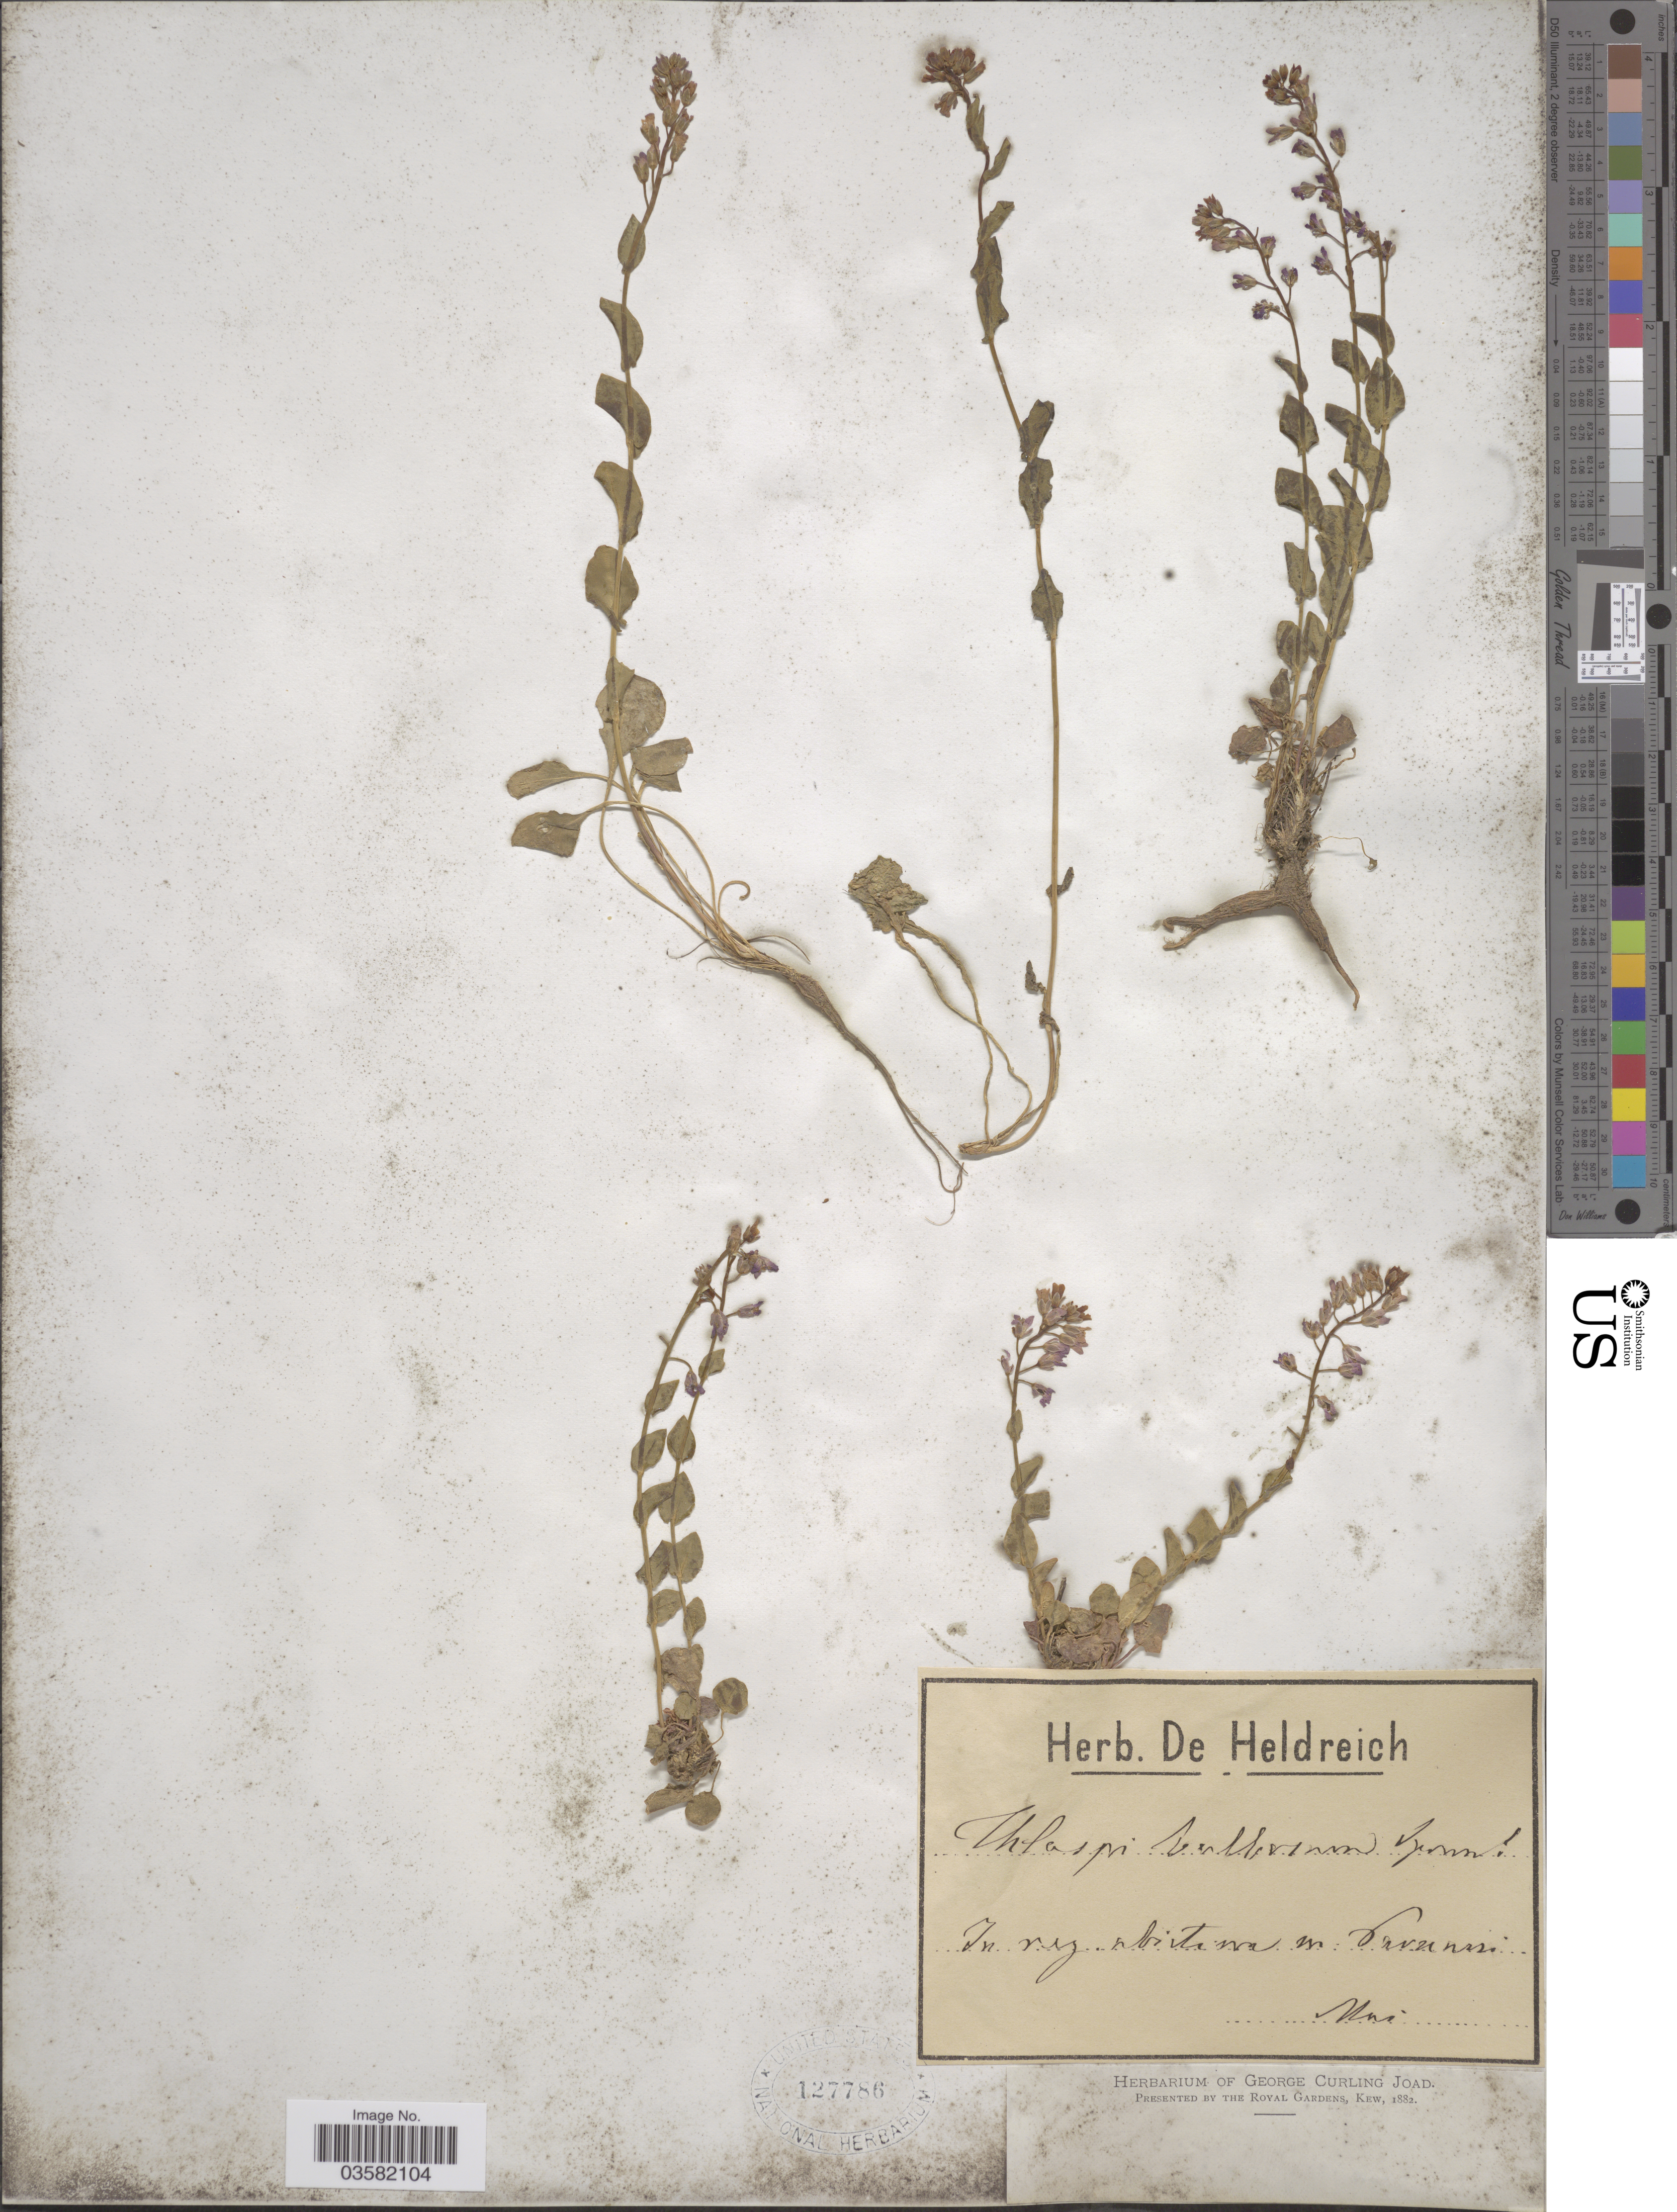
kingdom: Plantae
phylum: Tracheophyta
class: Magnoliopsida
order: Brassicales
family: Brassicaceae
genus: Thlaspi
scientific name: Thlaspi bulbosum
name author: Spruner ex Boiss.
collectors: ex herb. De Heldreich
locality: In reg. [illegible text] m Pavanni.[interpreted]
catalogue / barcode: US 127786